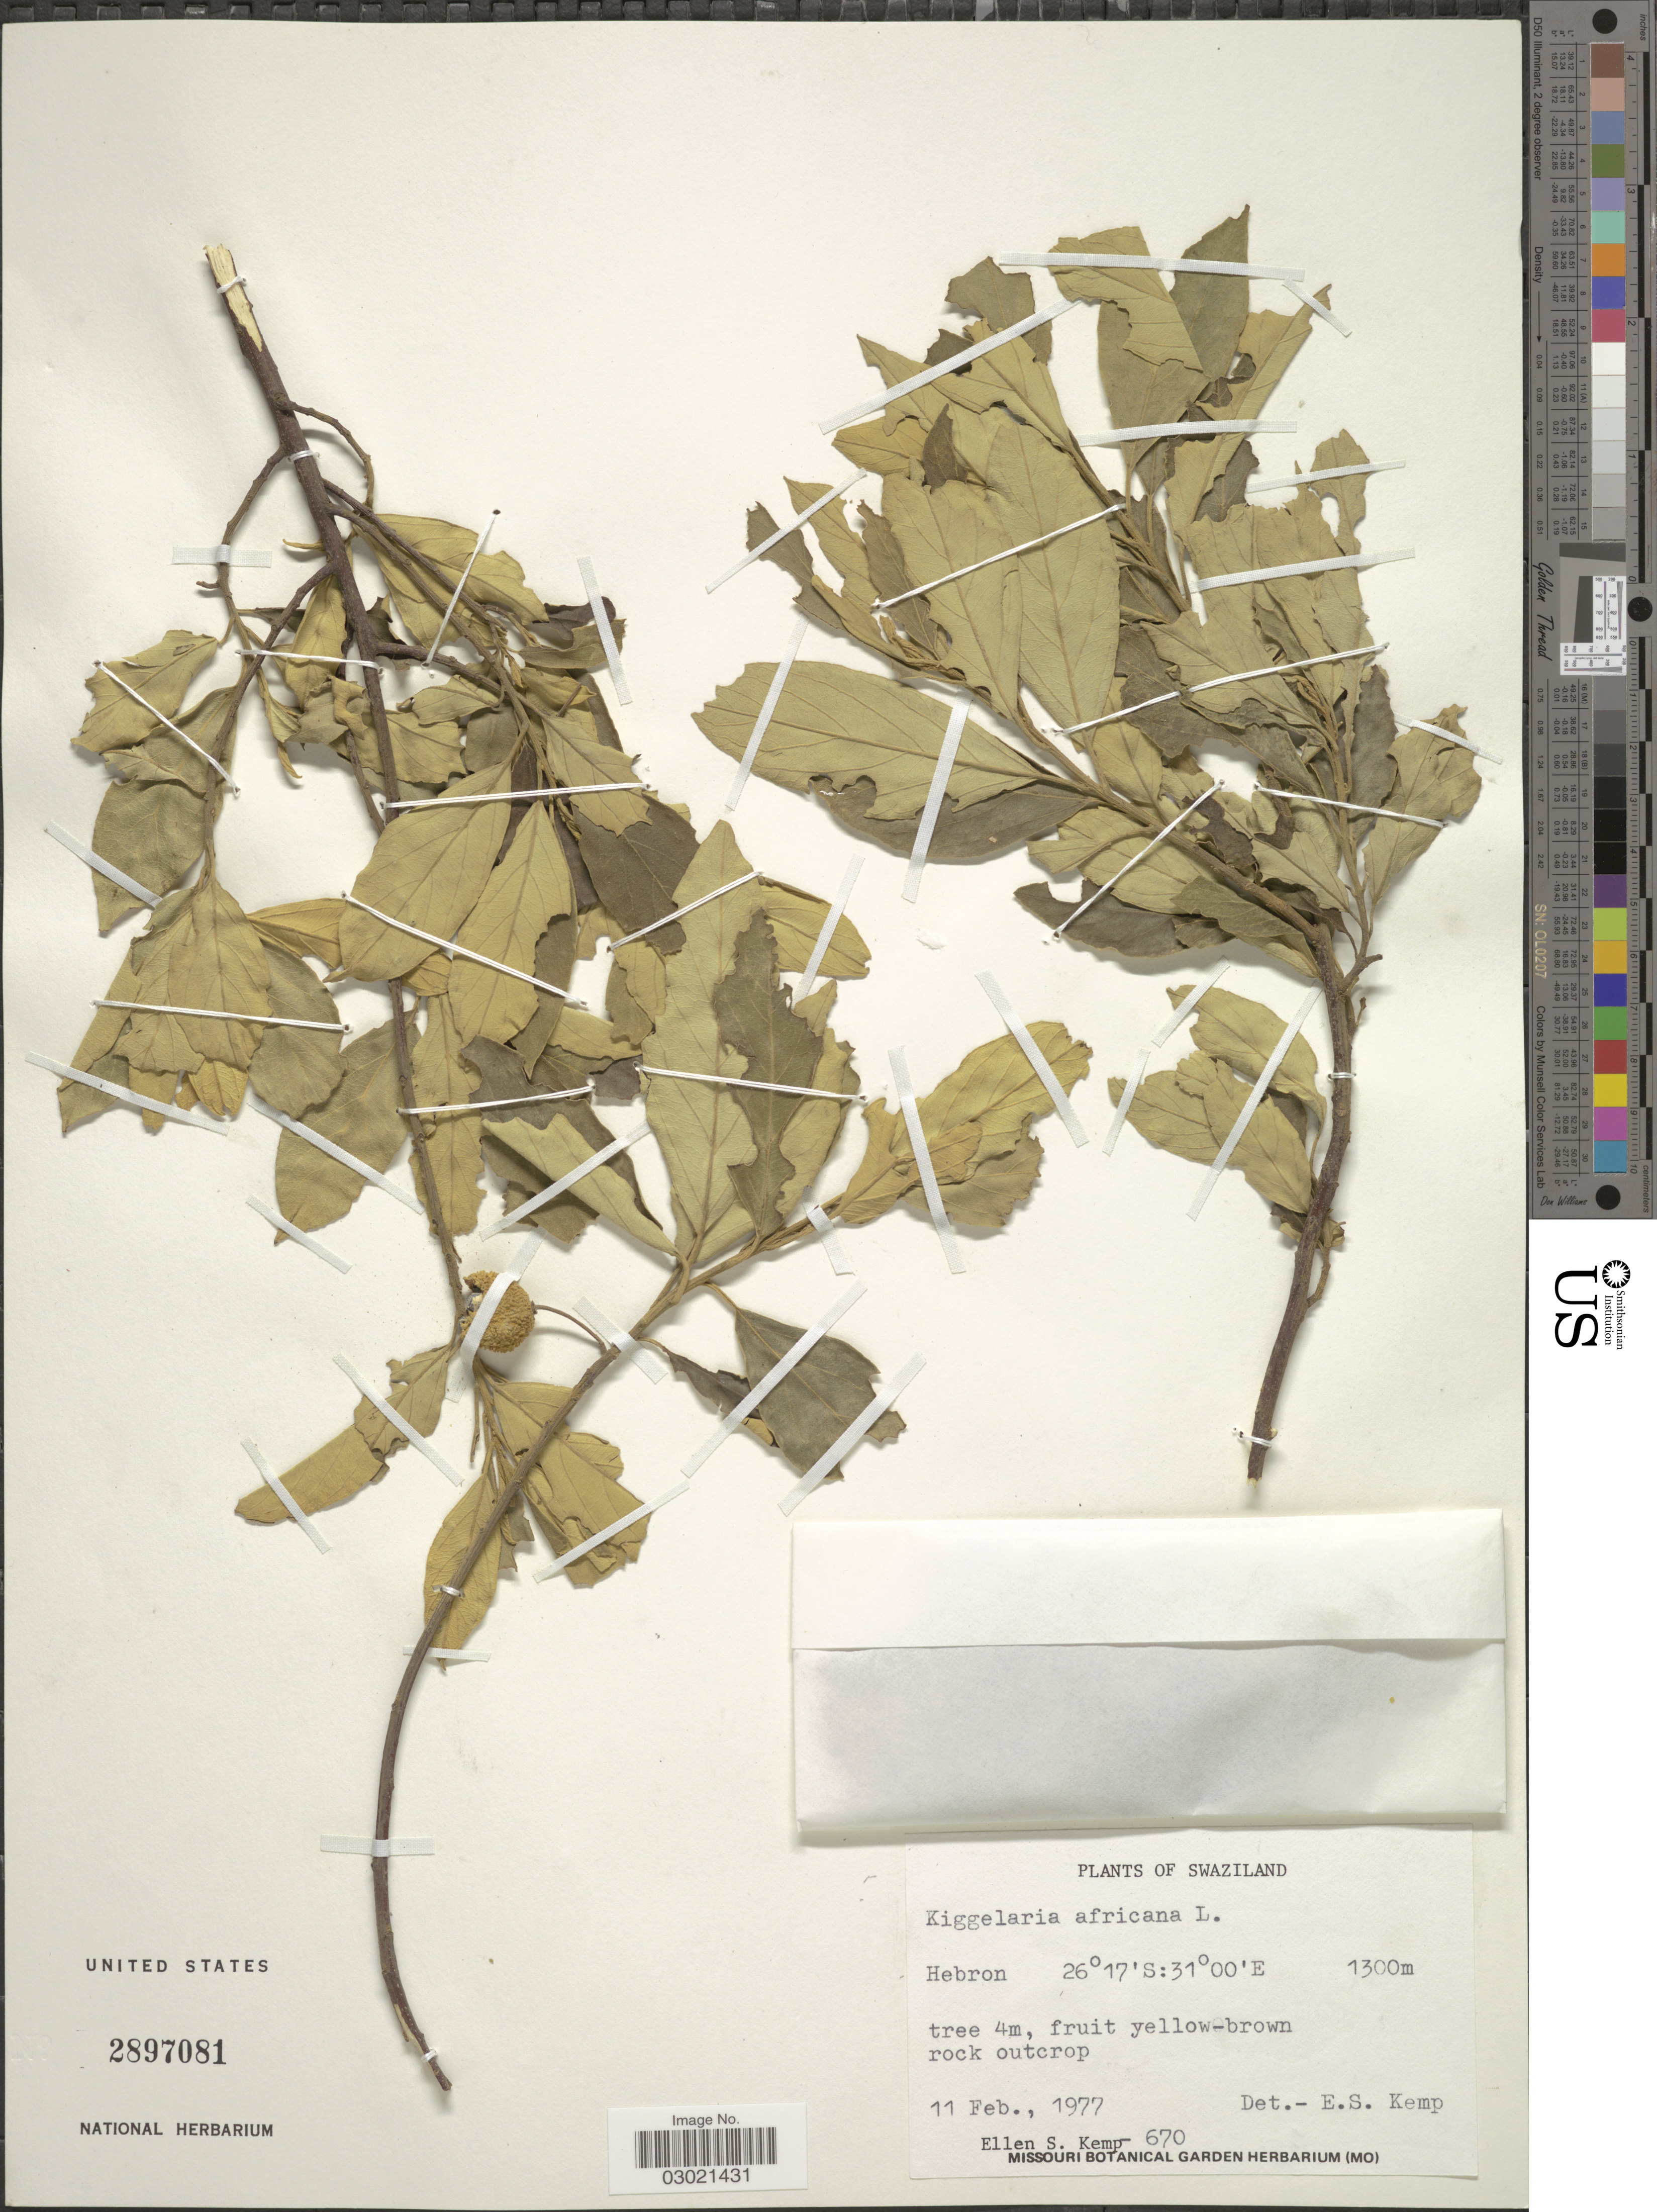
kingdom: Plantae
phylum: Tracheophyta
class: Magnoliopsida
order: Malpighiales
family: Achariaceae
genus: Kiggelaria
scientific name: Kiggelaria africana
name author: L.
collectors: E. S. Kemp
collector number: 670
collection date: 1977-02-11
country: Eswatini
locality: Hebron.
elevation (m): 1300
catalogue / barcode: US 2897081